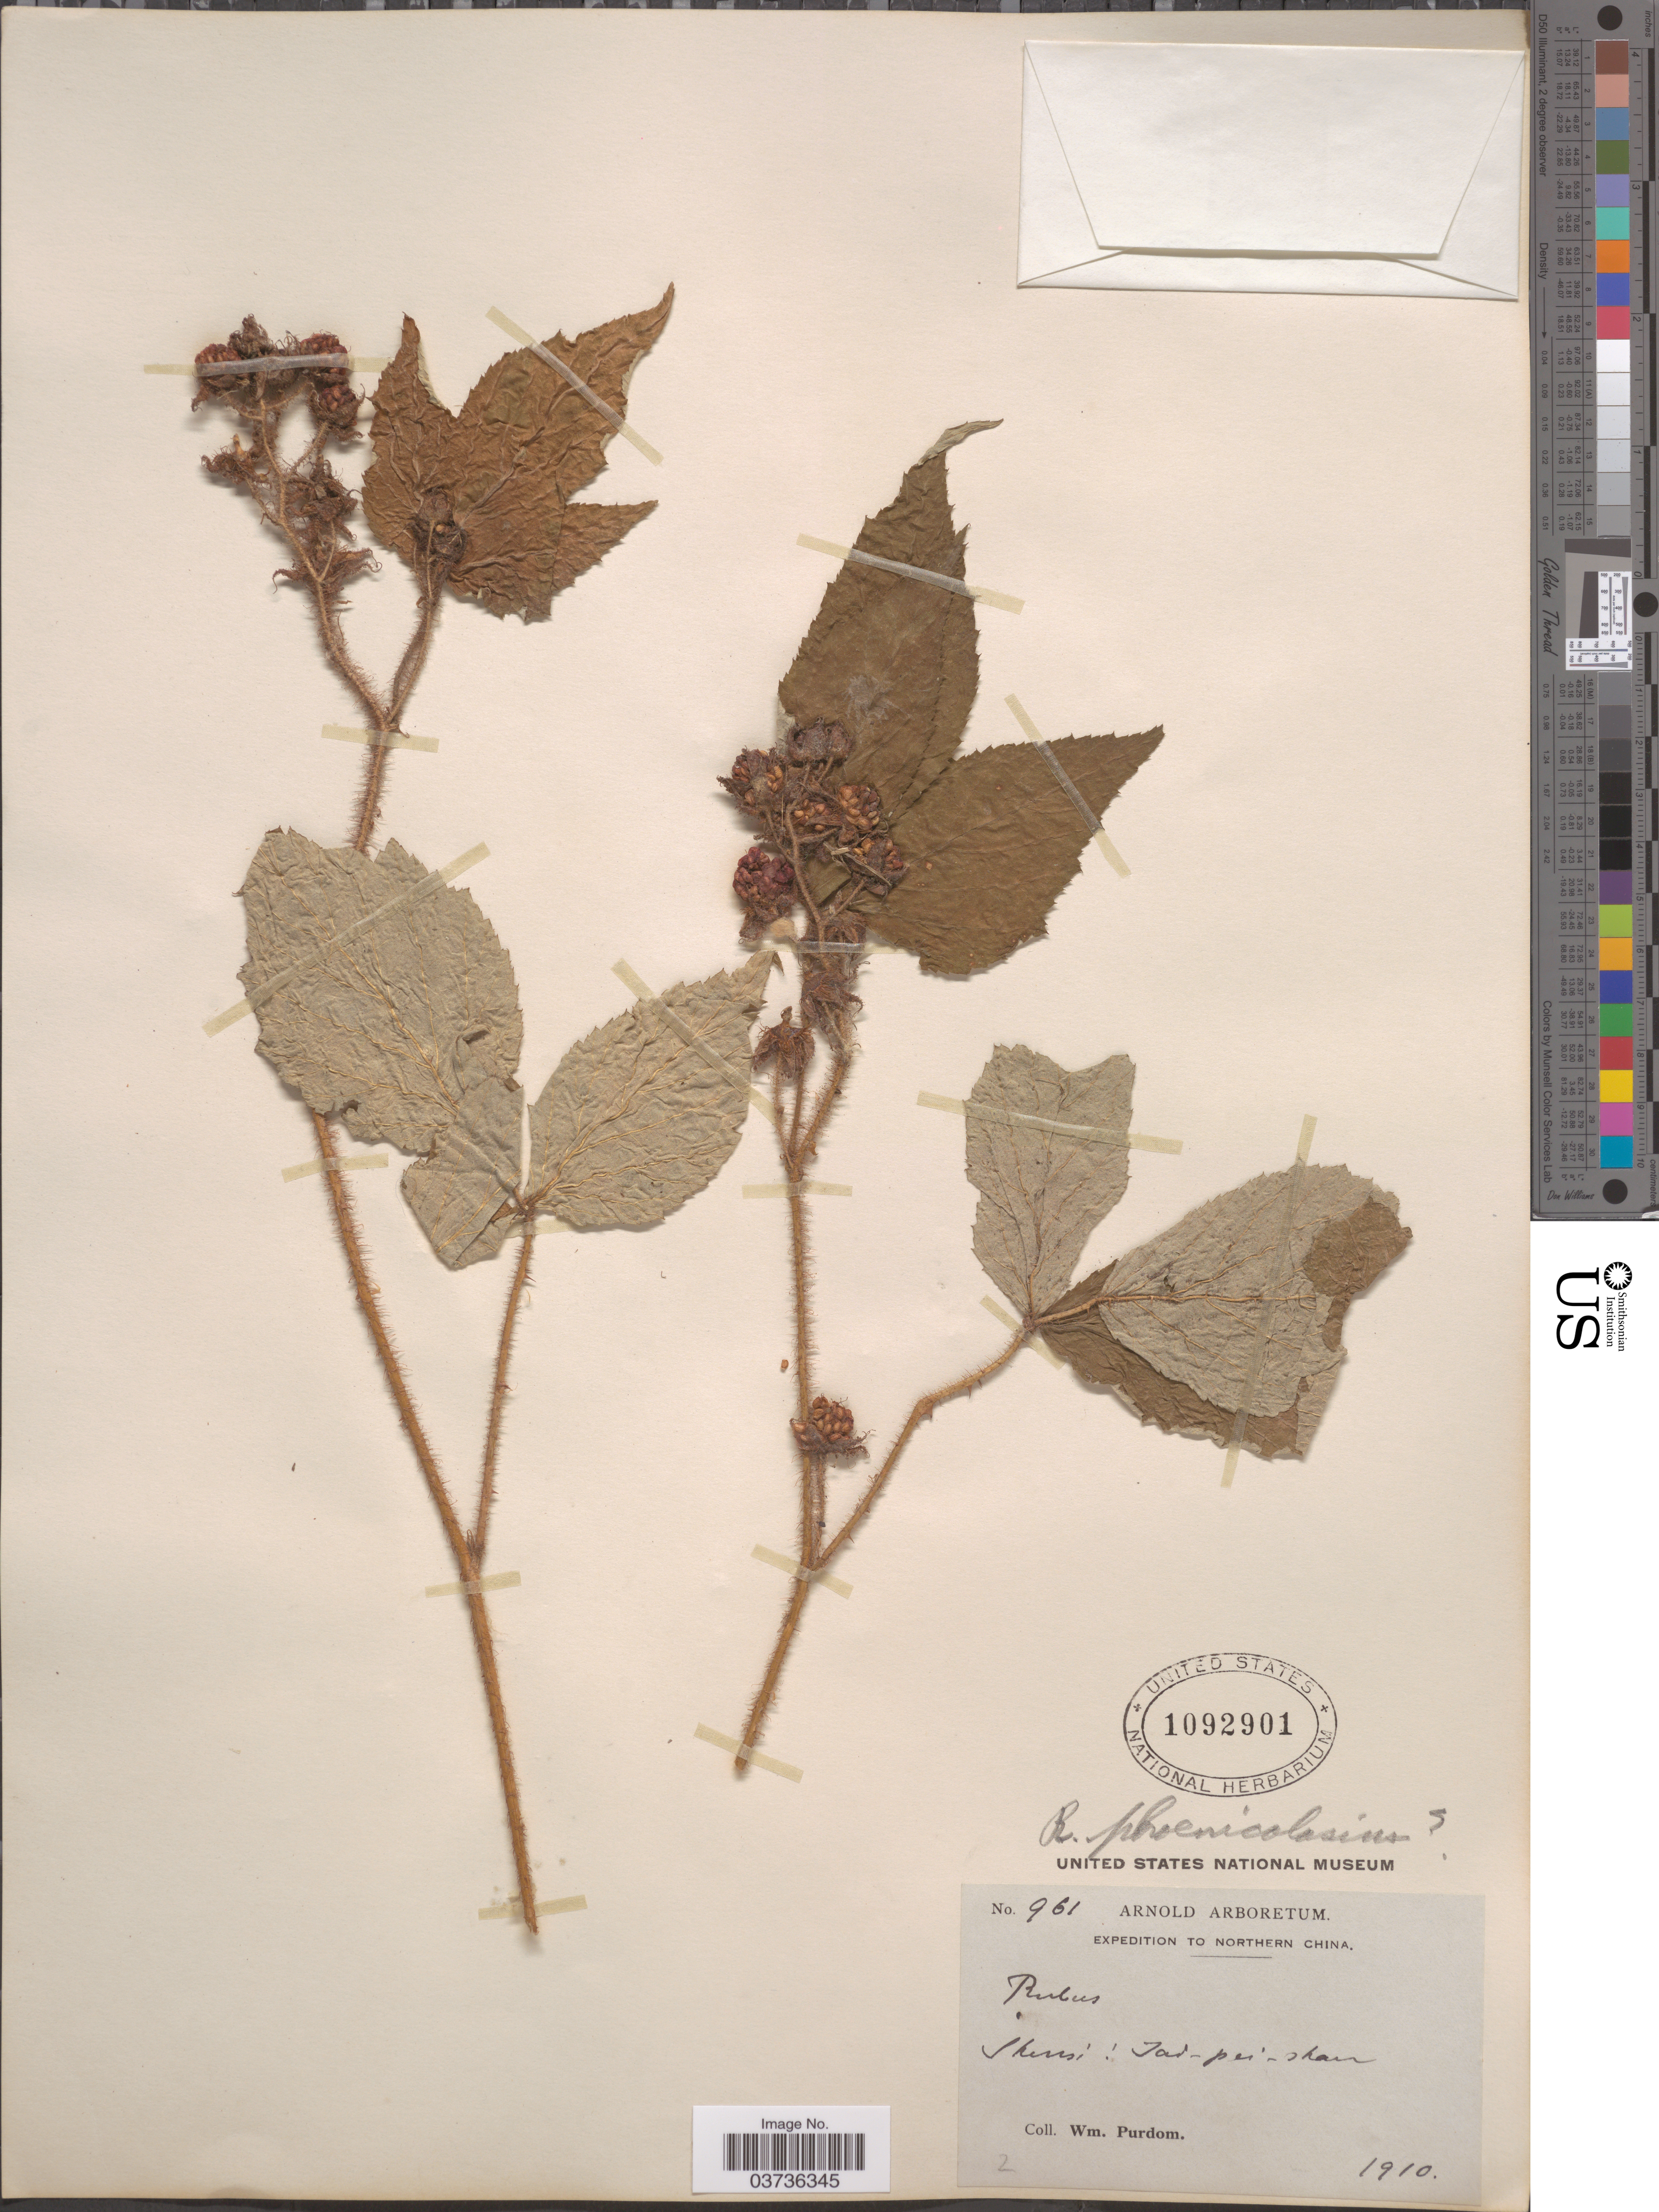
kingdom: Plantae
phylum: Tracheophyta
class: Magnoliopsida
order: Rosales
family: Rosaceae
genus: Rubus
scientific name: Rubus phoenicolasius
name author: Maxim.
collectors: W. Purdom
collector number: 961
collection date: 1910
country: China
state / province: Shaanxi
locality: Northern China. Shensi: Tai-pei-shan.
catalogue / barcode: US 1092901